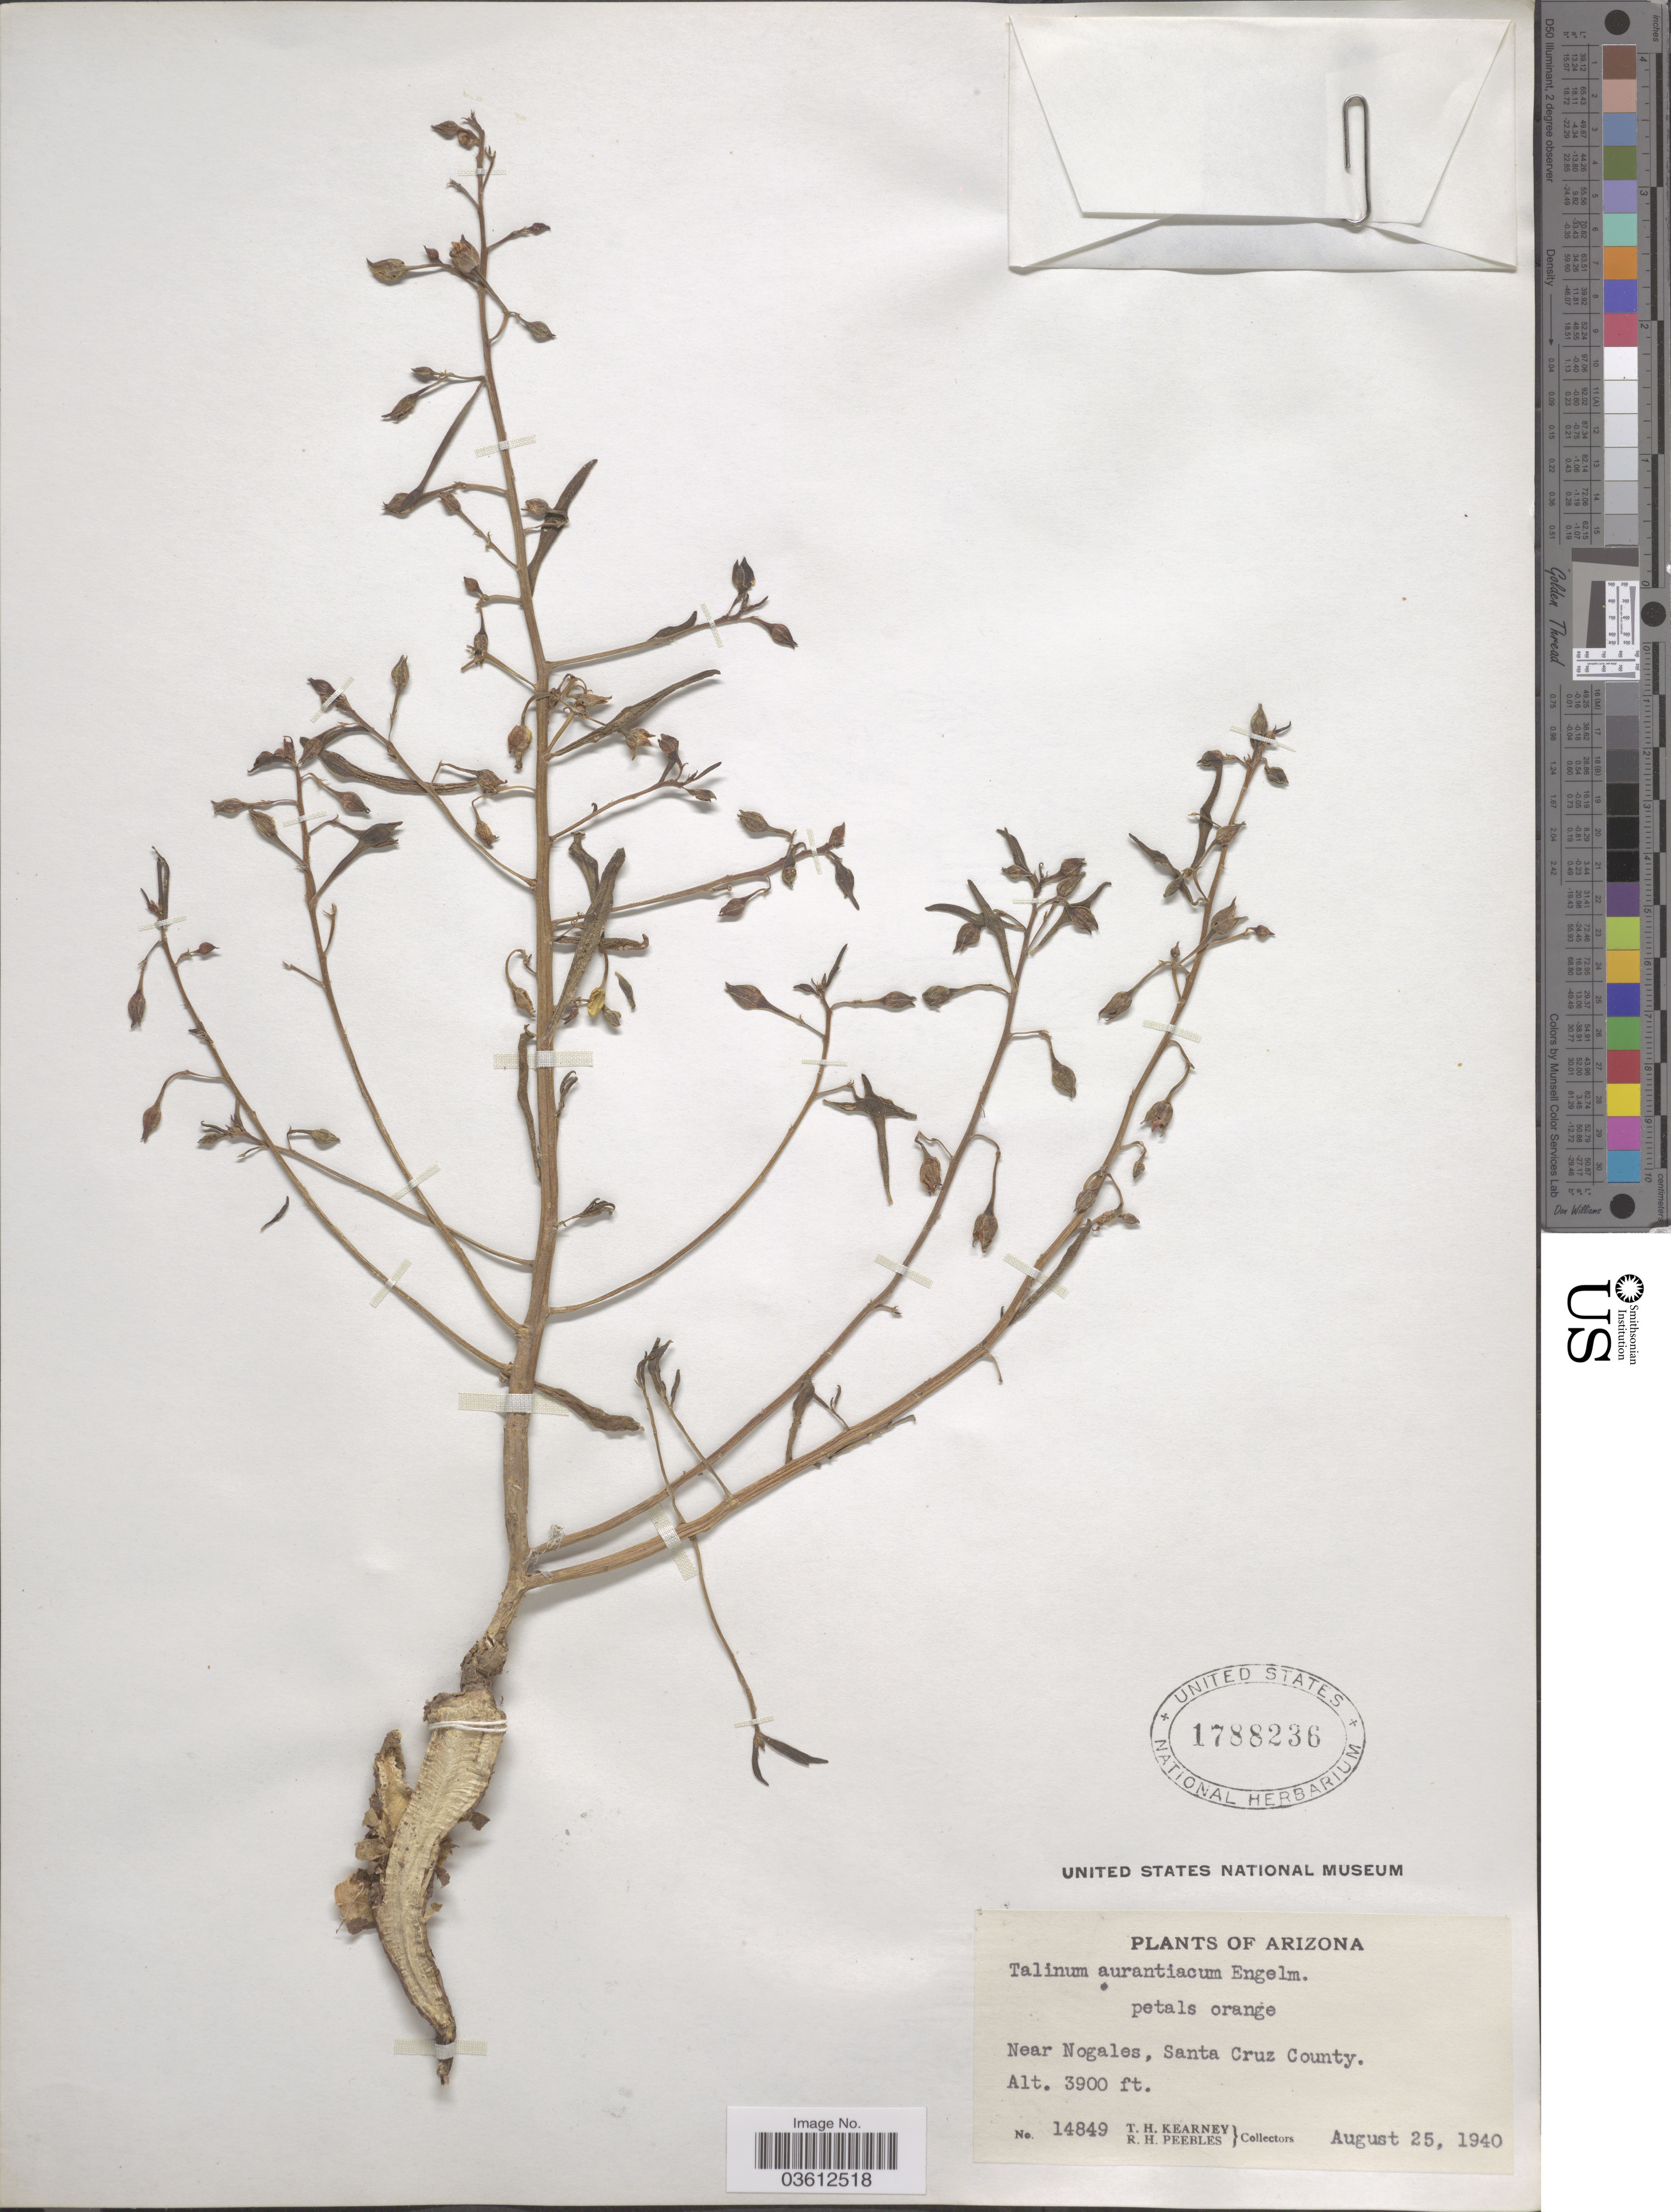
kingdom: Plantae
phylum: Tracheophyta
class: Magnoliopsida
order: Caryophyllales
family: Talinaceae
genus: Talinum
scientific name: Talinum aurantiacum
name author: Engelm. in A. Gray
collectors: T. H. Kearney & R. H. Peebles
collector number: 14849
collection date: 1940-08-25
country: United States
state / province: Arizona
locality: Near Nogales, Santa Cruz County.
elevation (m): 1189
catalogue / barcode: US 1788236